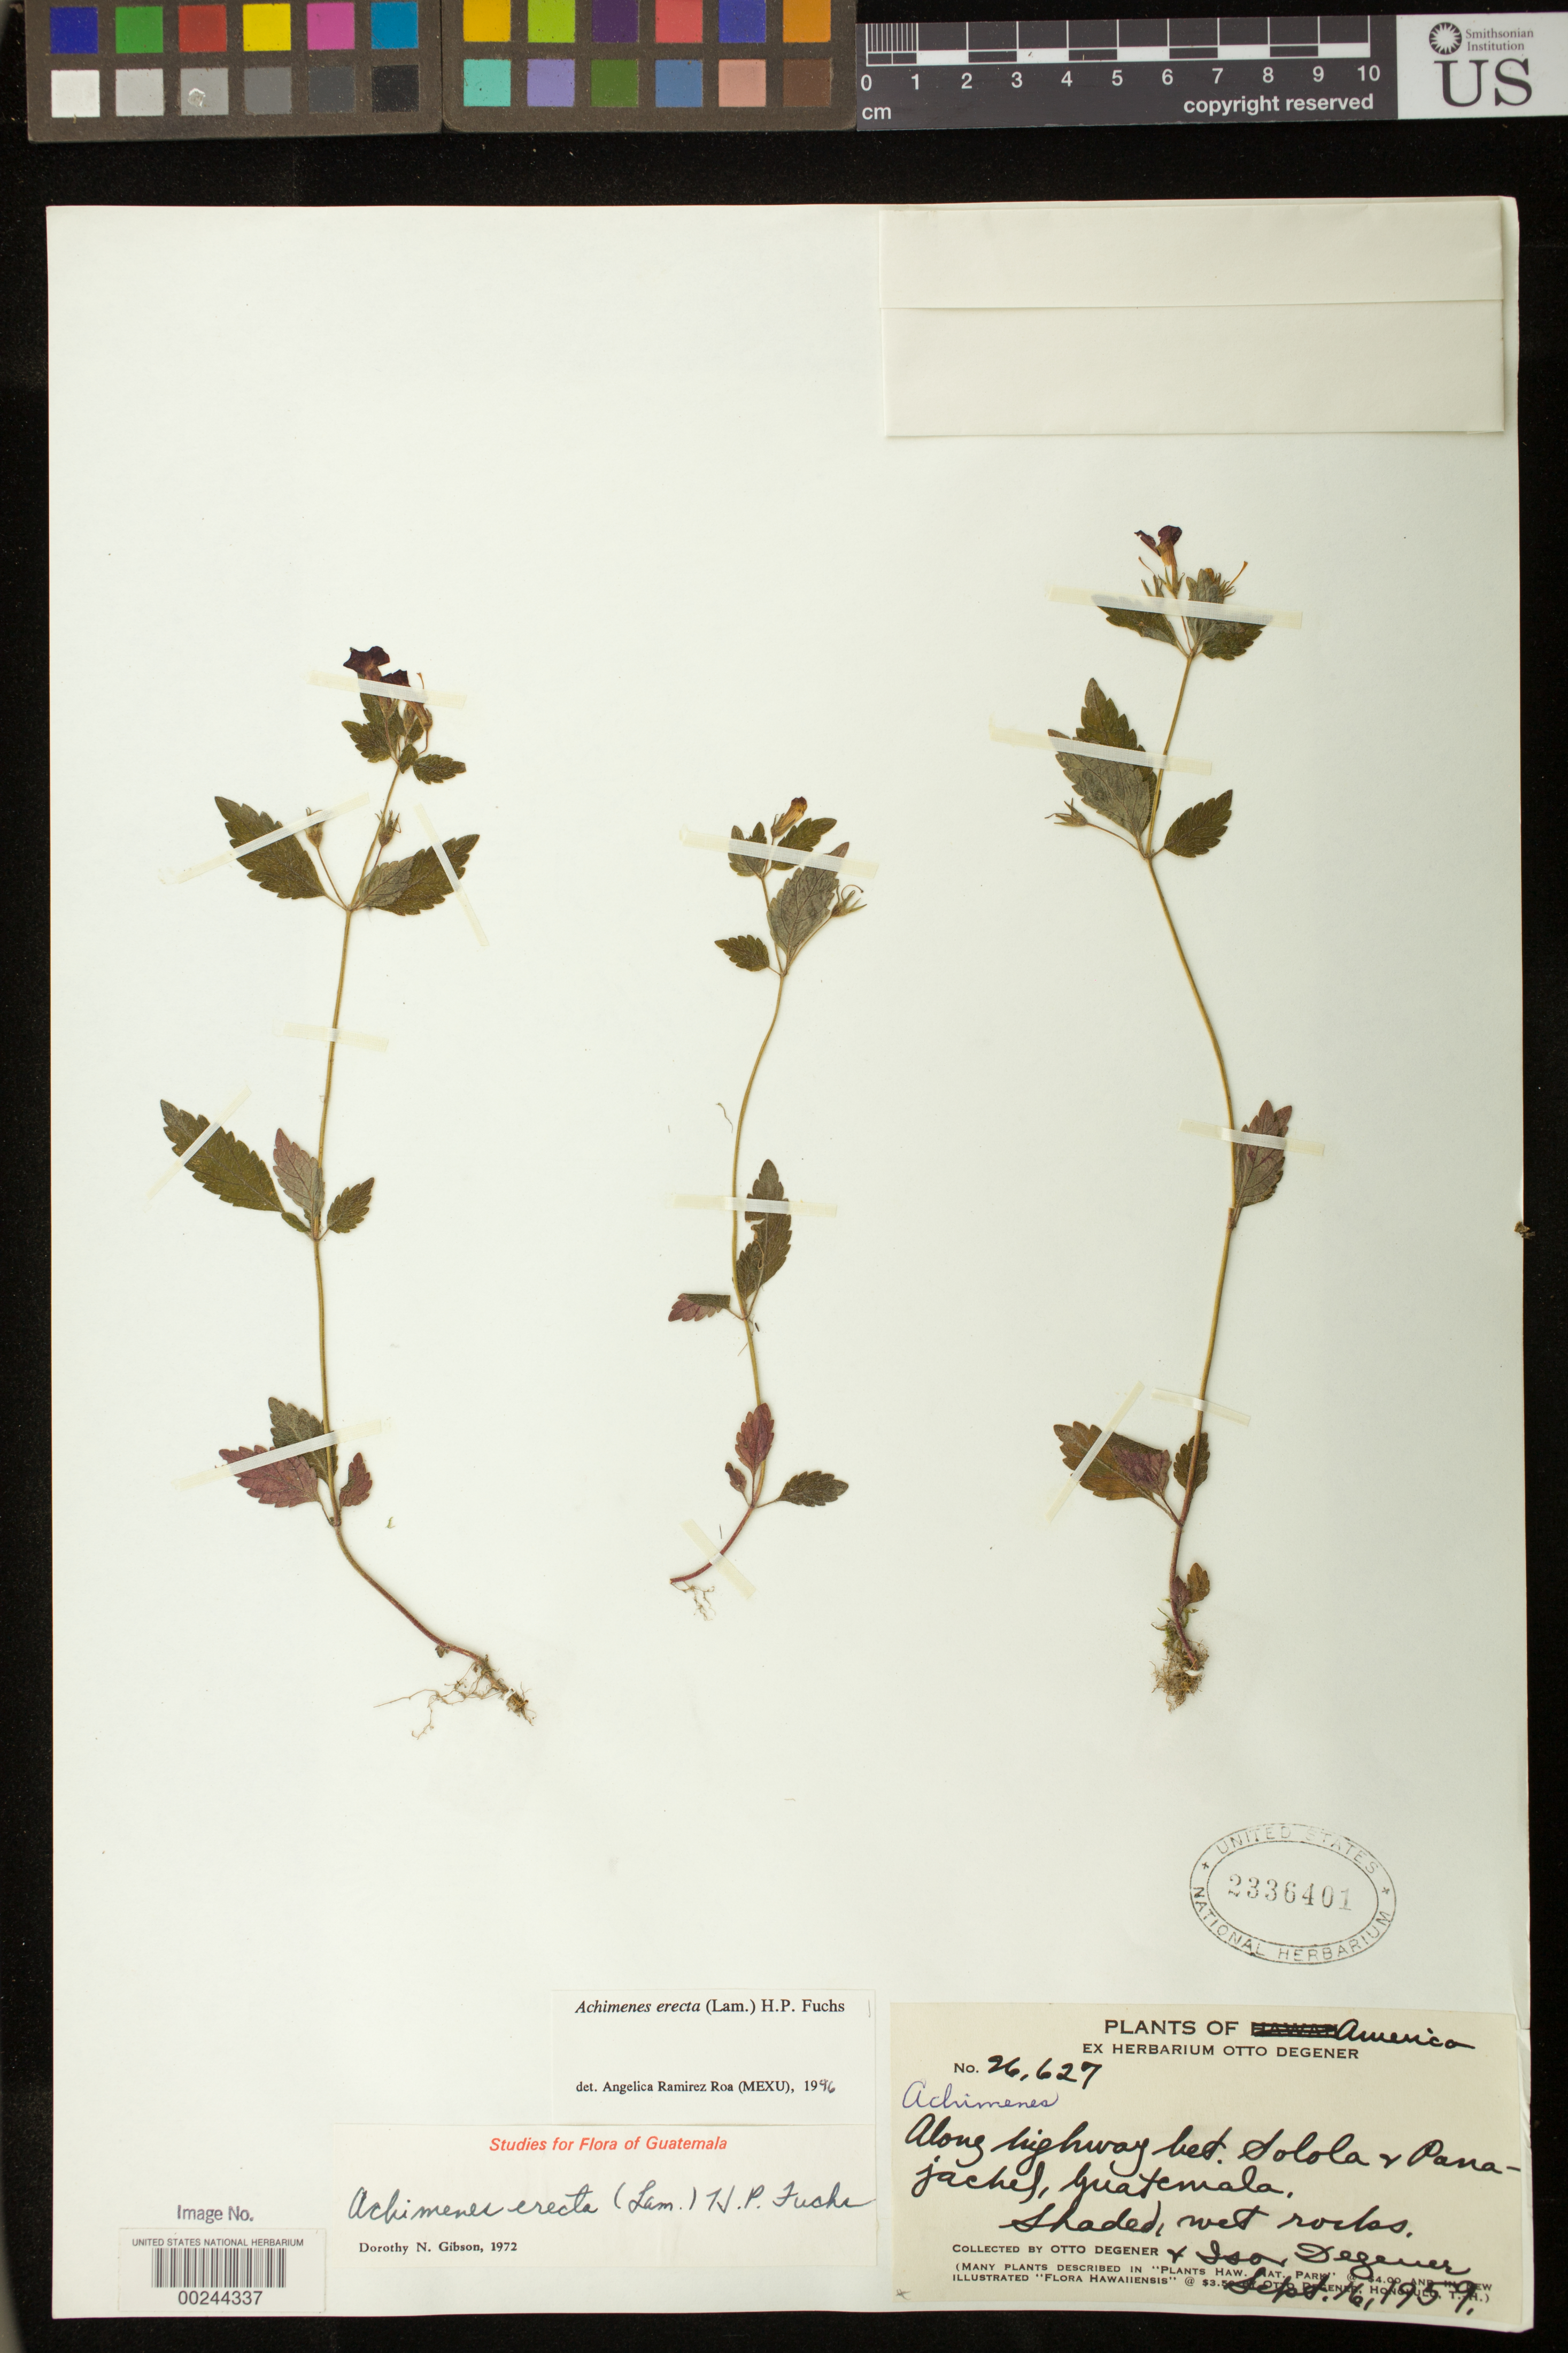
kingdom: Plantae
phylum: Tracheophyta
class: Magnoliopsida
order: Lamiales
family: Gesneriaceae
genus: Achimenes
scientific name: Achimenes erecta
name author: (Lam.) H.P. Fuchs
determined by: Skog, Laurence E.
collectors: O. Degener & I. Degener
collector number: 26627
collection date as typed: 16 Sep 1959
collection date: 1959-09-16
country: Guatemala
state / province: Sololá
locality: Along highway between Solola and Panajachel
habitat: Shaded, wet rocks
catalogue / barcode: US 2336401